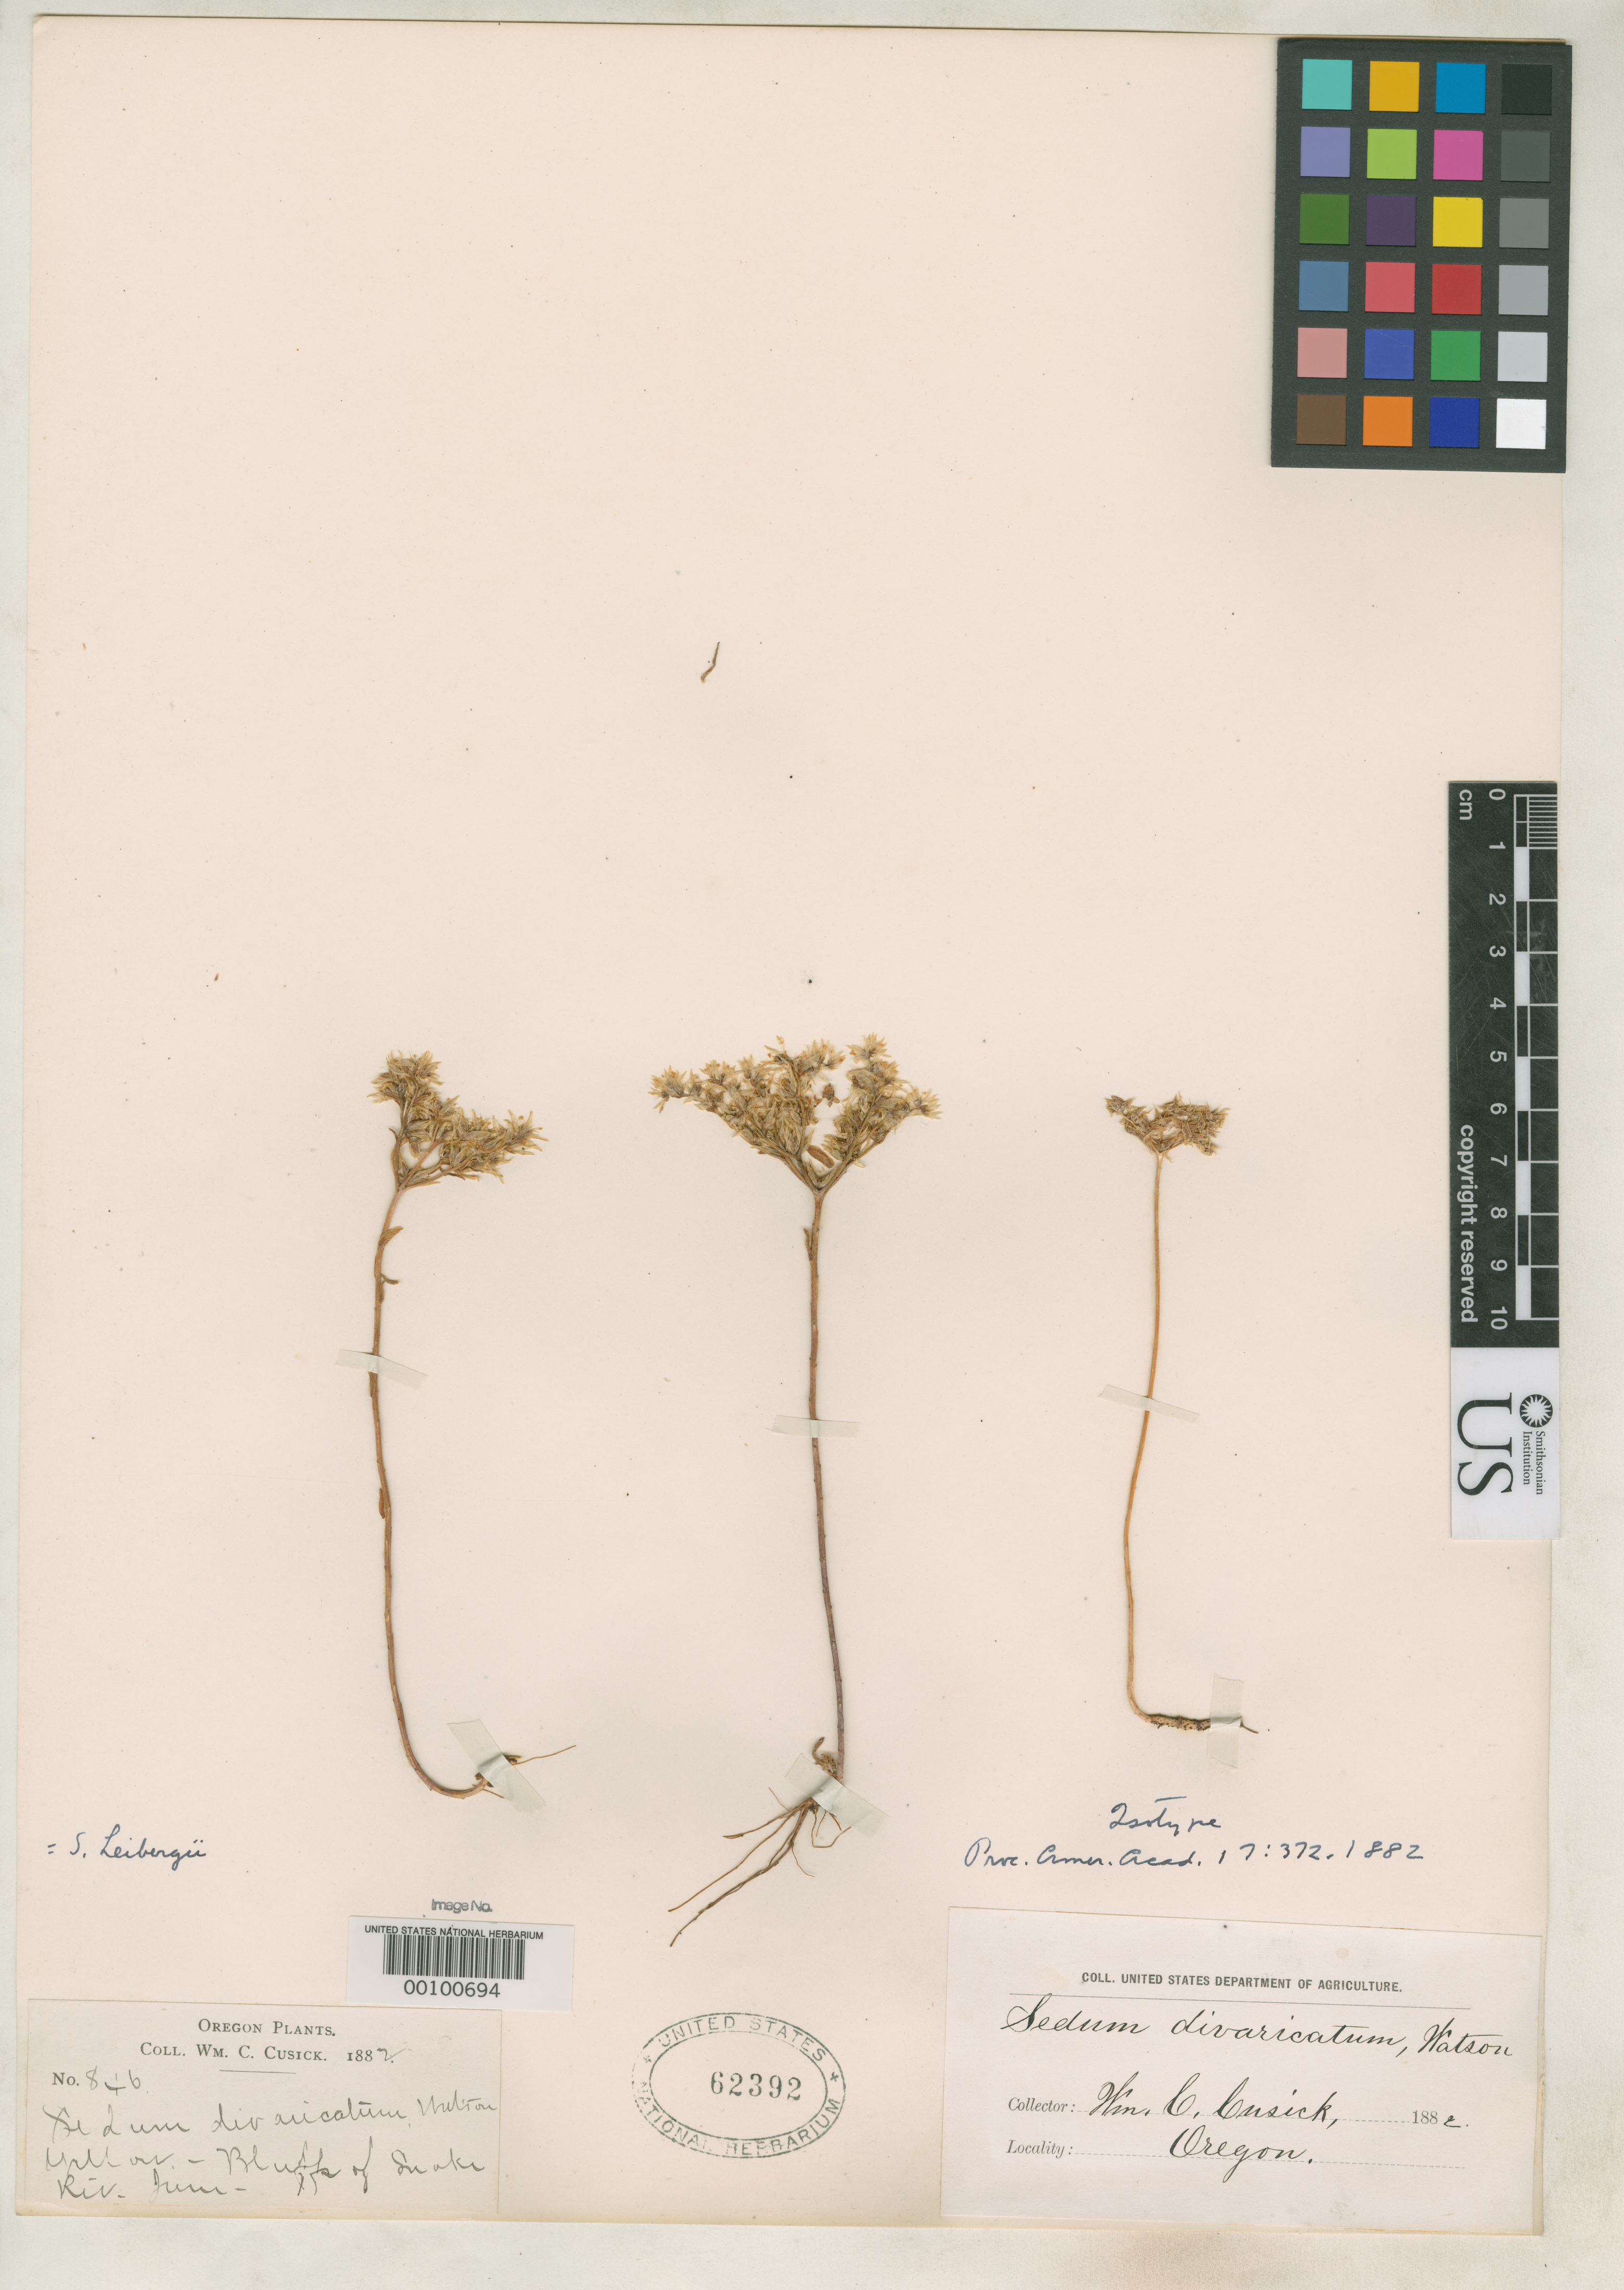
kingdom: Plantae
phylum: Tracheophyta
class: Magnoliopsida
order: Saxifragales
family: Crassulaceae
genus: Sedum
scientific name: Sedum divaricatum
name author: S. Watson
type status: Isotype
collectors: W. C. Cusick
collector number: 846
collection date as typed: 1882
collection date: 1882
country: United States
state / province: Oregon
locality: Bluffs of Snake River.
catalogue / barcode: US 62392